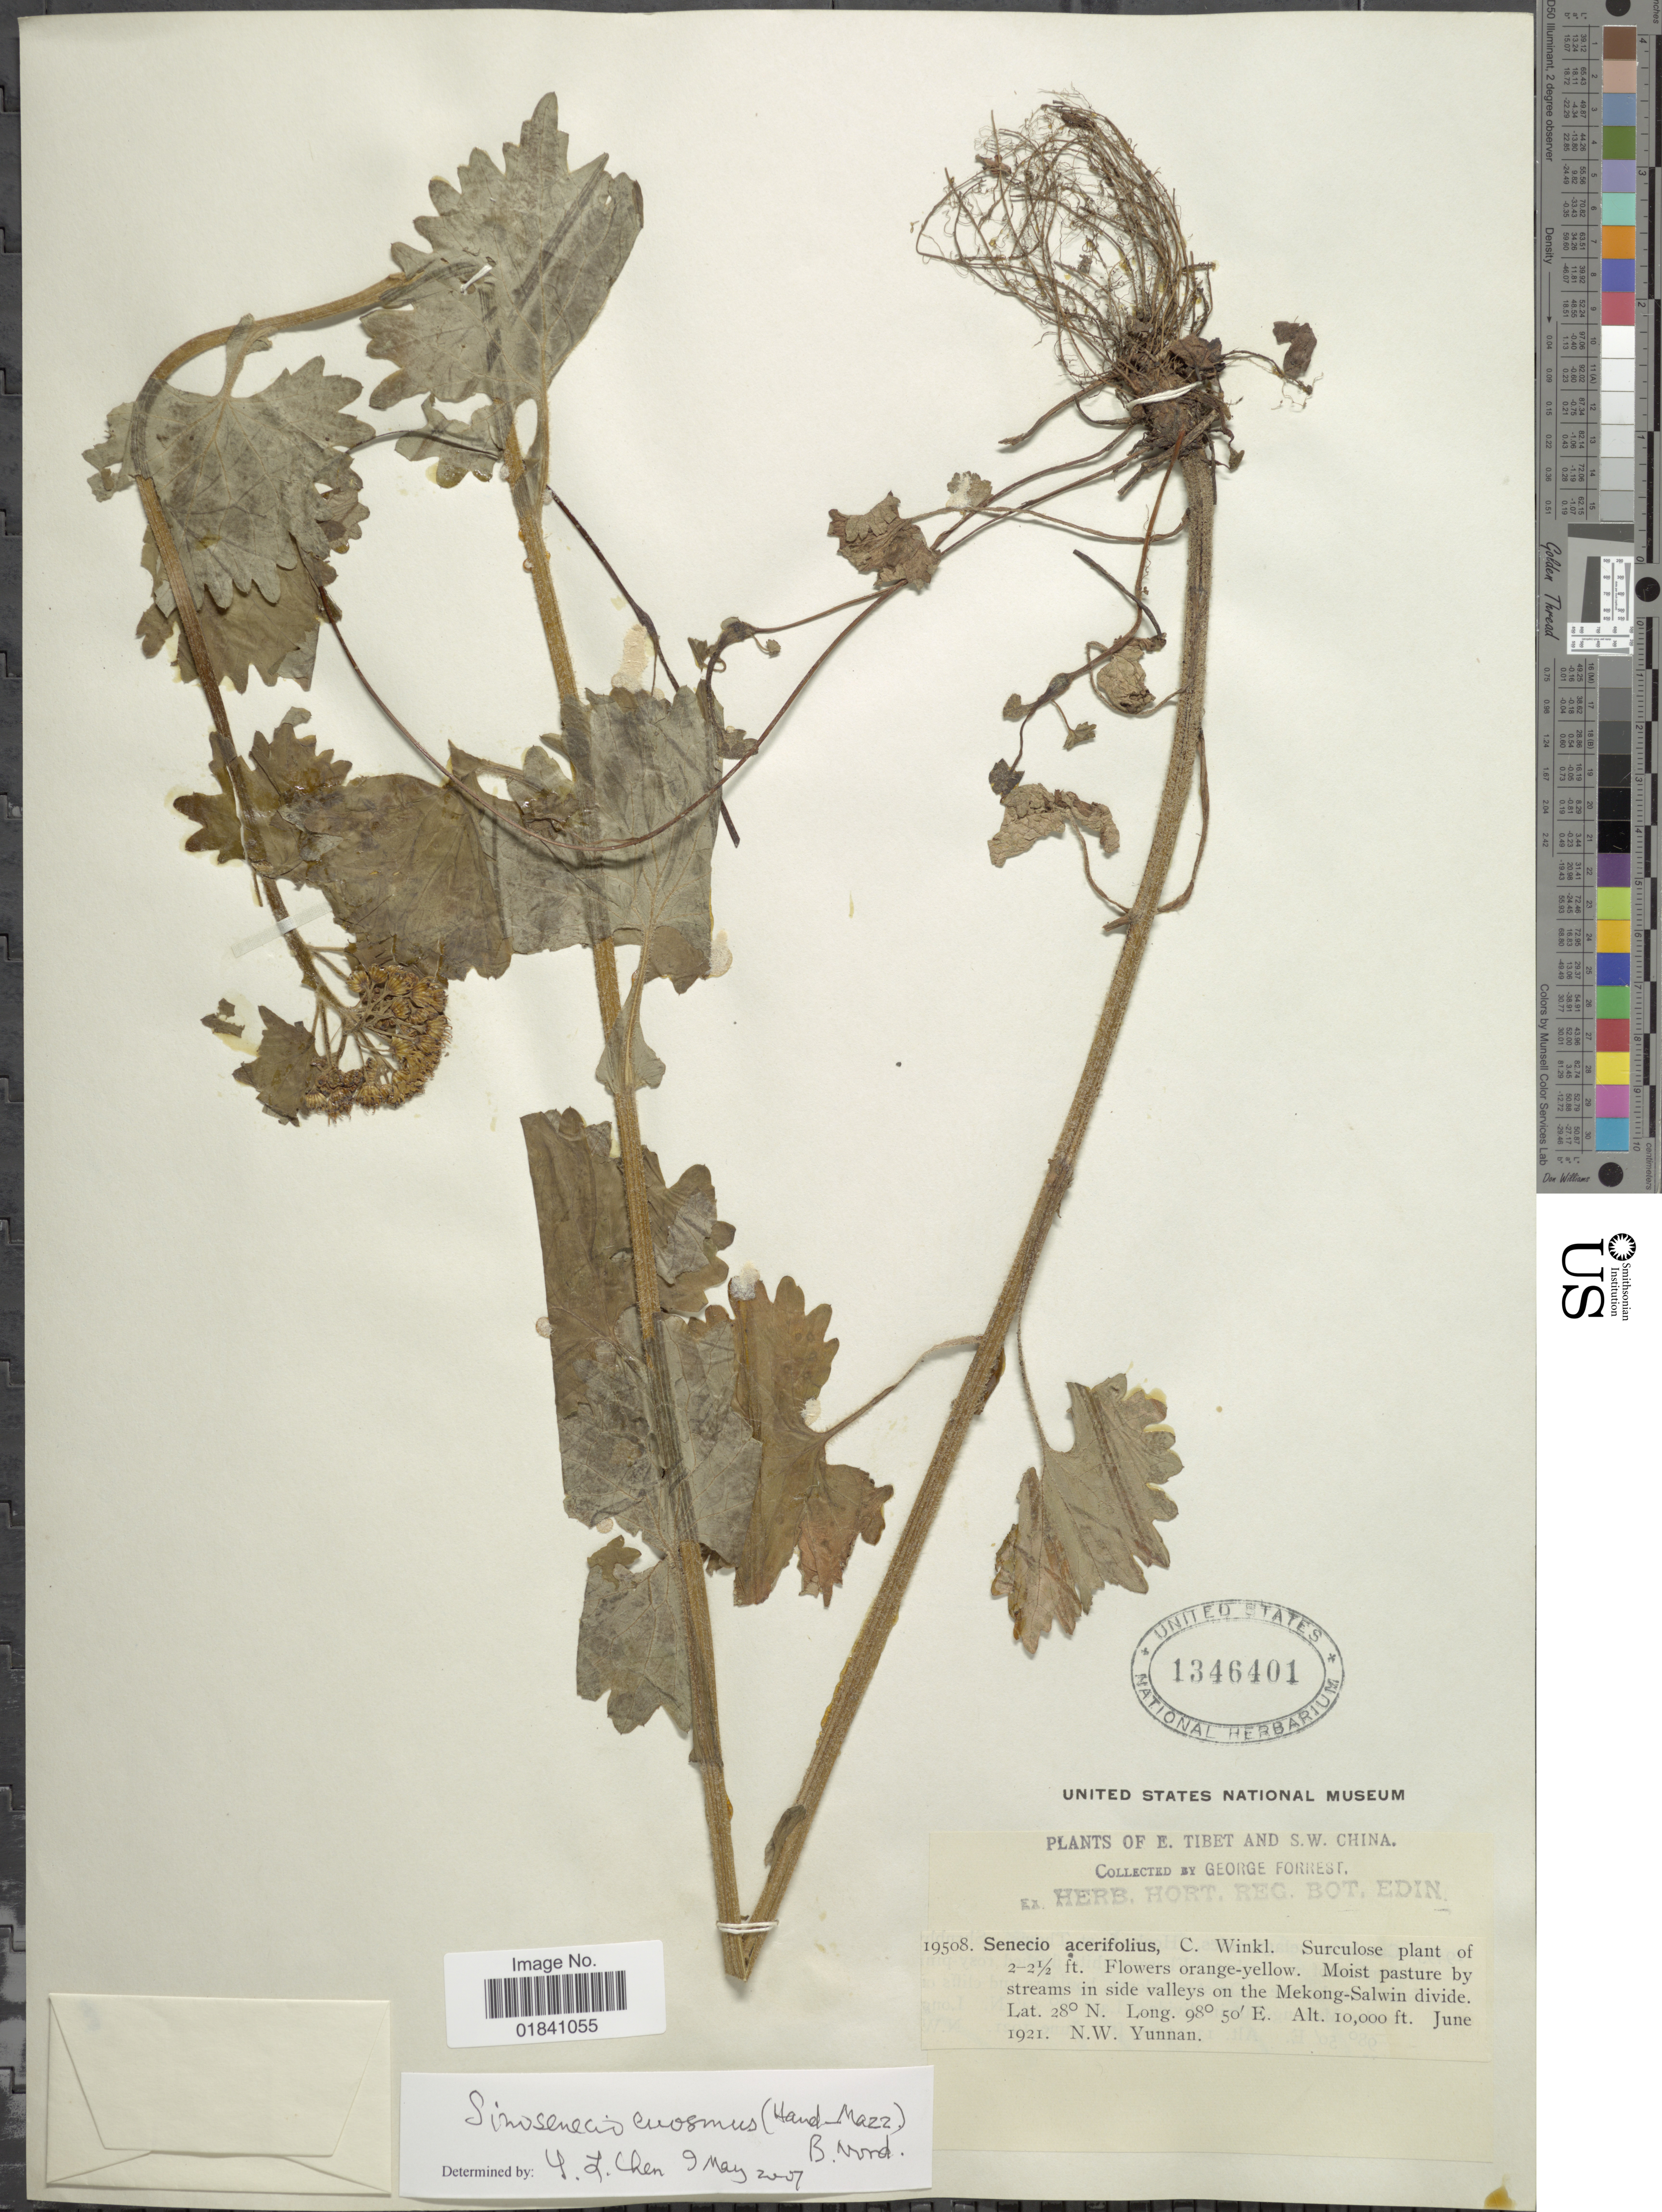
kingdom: Plantae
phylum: Tracheophyta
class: Magnoliopsida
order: Asterales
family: Asteraceae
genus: Sinosenecio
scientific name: Sinosenecio euosmus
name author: (Hand.-Mazz.) B. Nord.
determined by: Chen, Y. L.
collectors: G. Forrest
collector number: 1950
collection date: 1921-06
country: China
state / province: Yunnan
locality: N. W. Yunnan. E. Tibet and S. W. China. Mekong-Salwin divide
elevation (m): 3048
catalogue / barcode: US 1346401